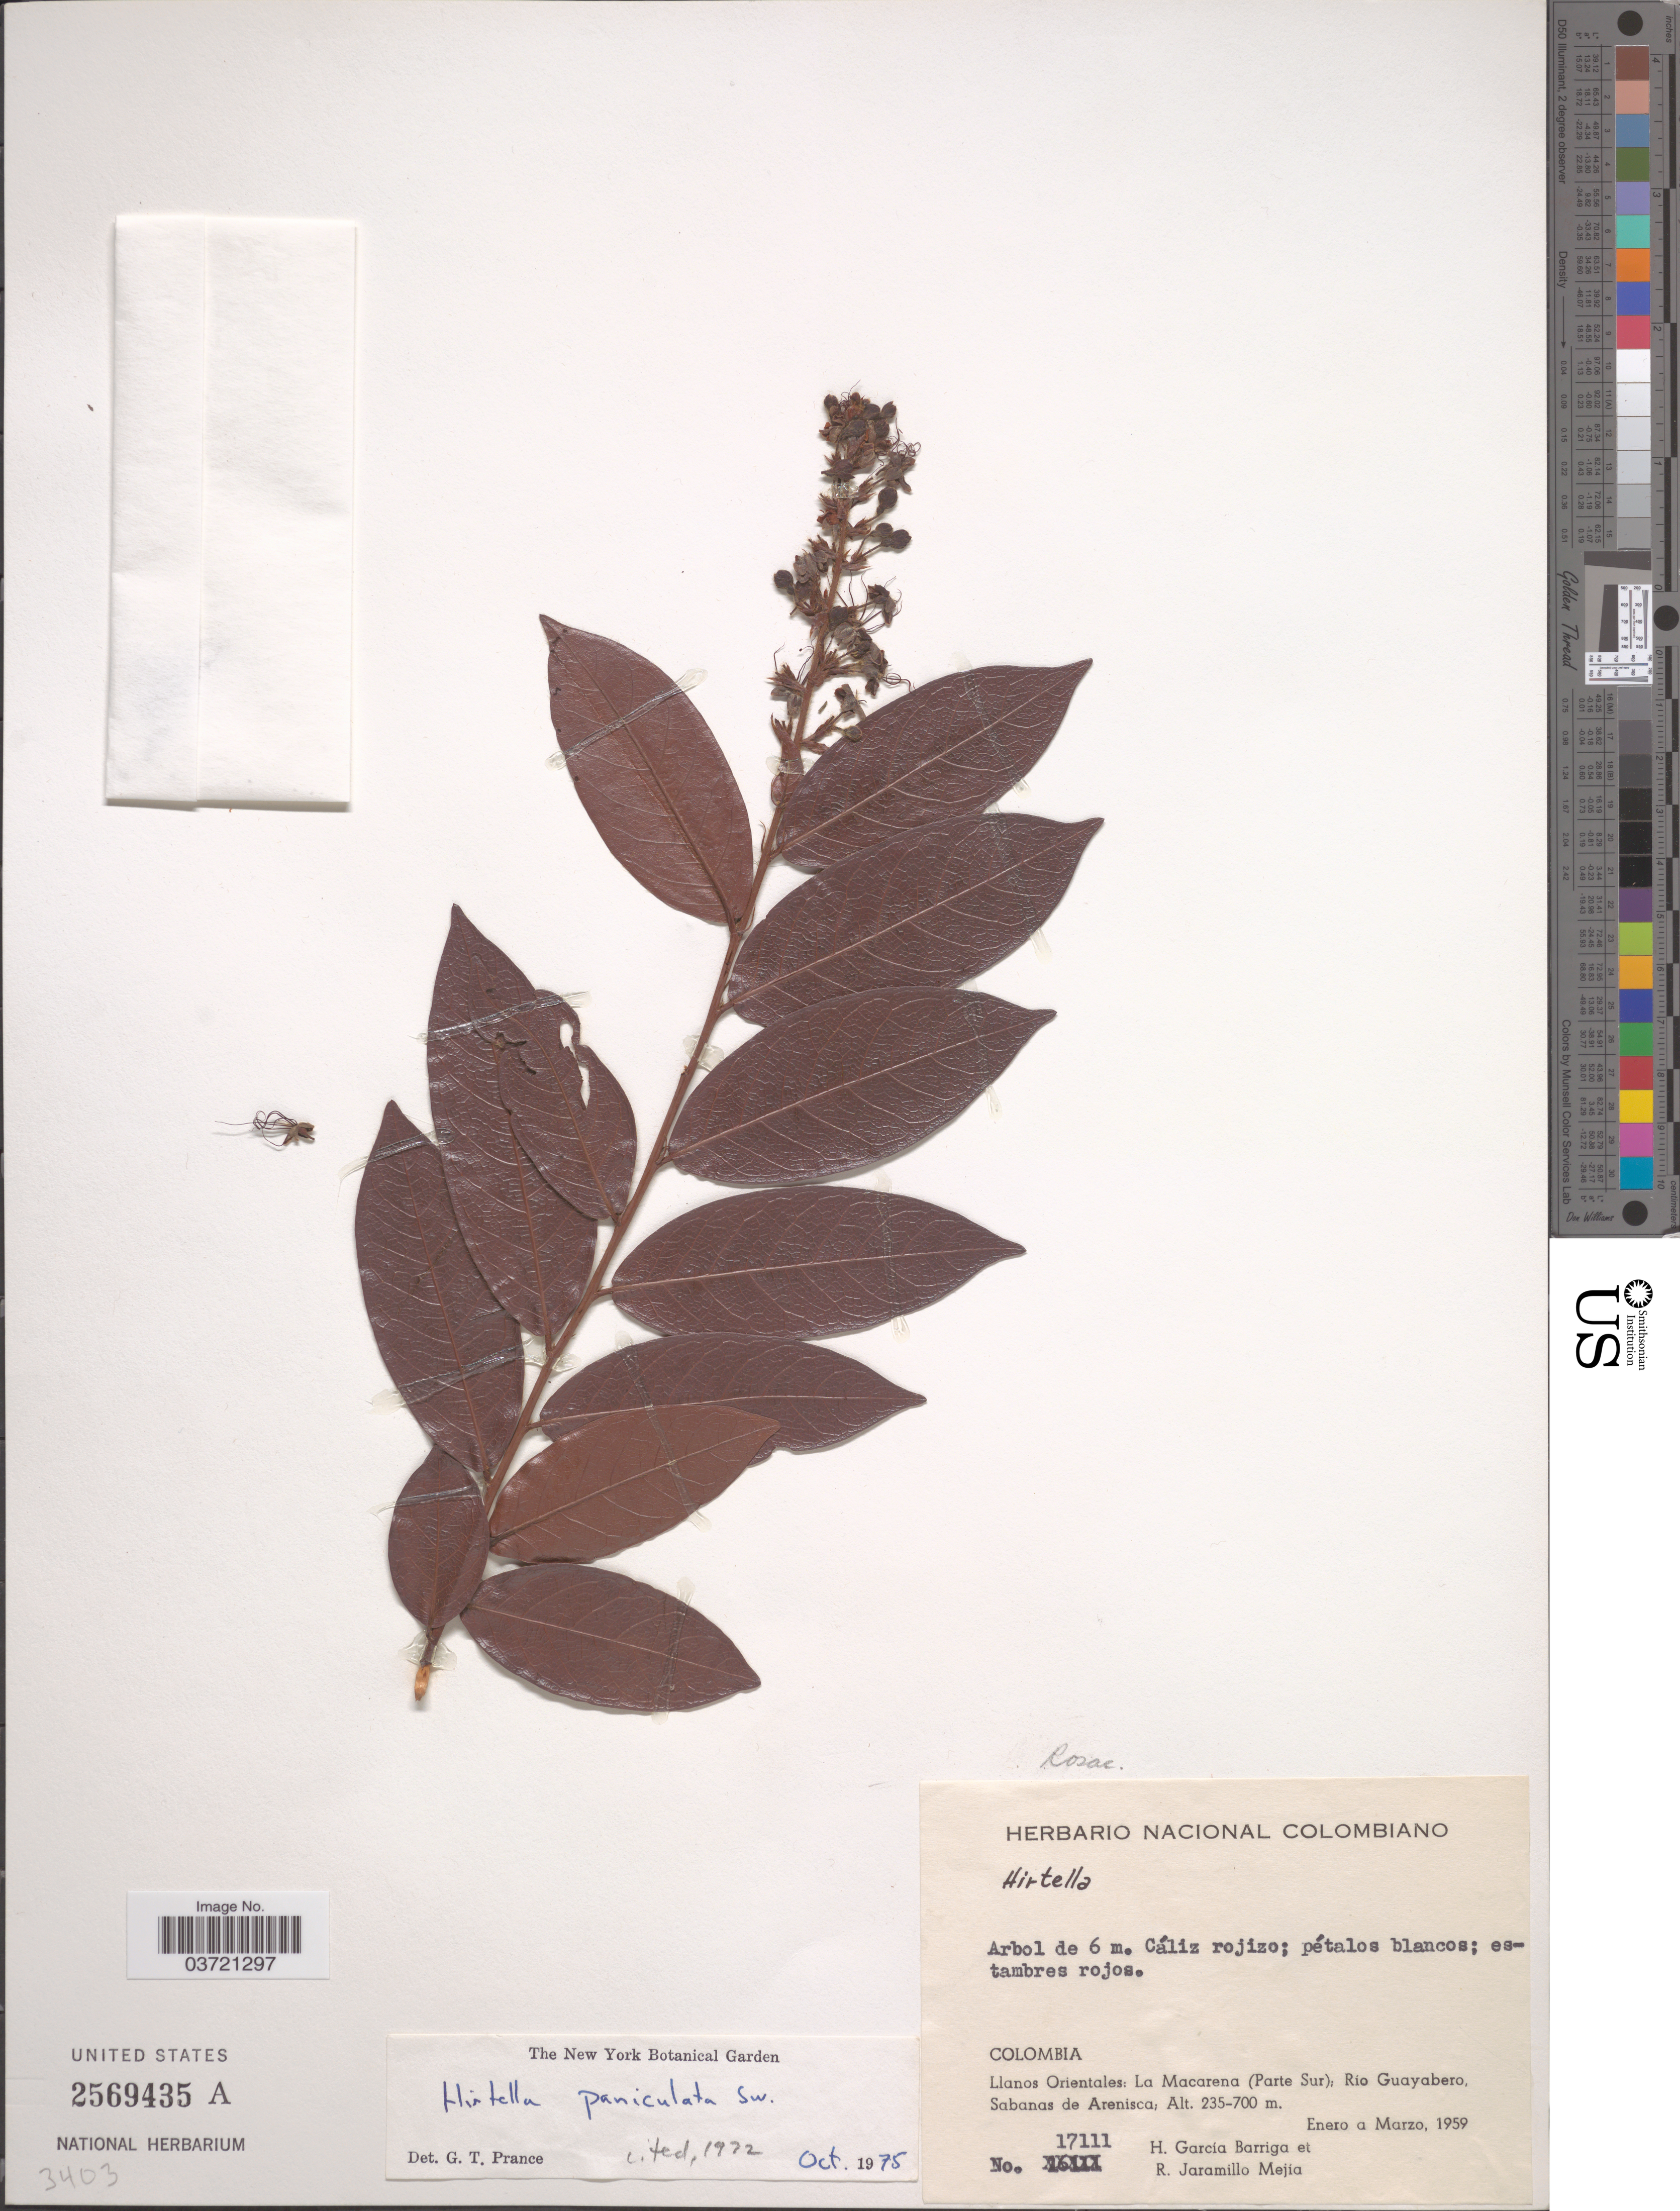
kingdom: Plantae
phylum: Tracheophyta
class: Magnoliopsida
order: Malpighiales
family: Chrysobalanaceae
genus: Hirtella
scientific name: Hirtella paniculata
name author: Sw.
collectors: H. García Barriga & R. Jaramillo M.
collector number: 17111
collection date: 1959-01/1959-03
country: Colombia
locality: Llanos Orientales: La Macarena (Parte Sur); Río Guayabero, Sabanas de Arenisca.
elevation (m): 235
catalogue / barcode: US 2569435A